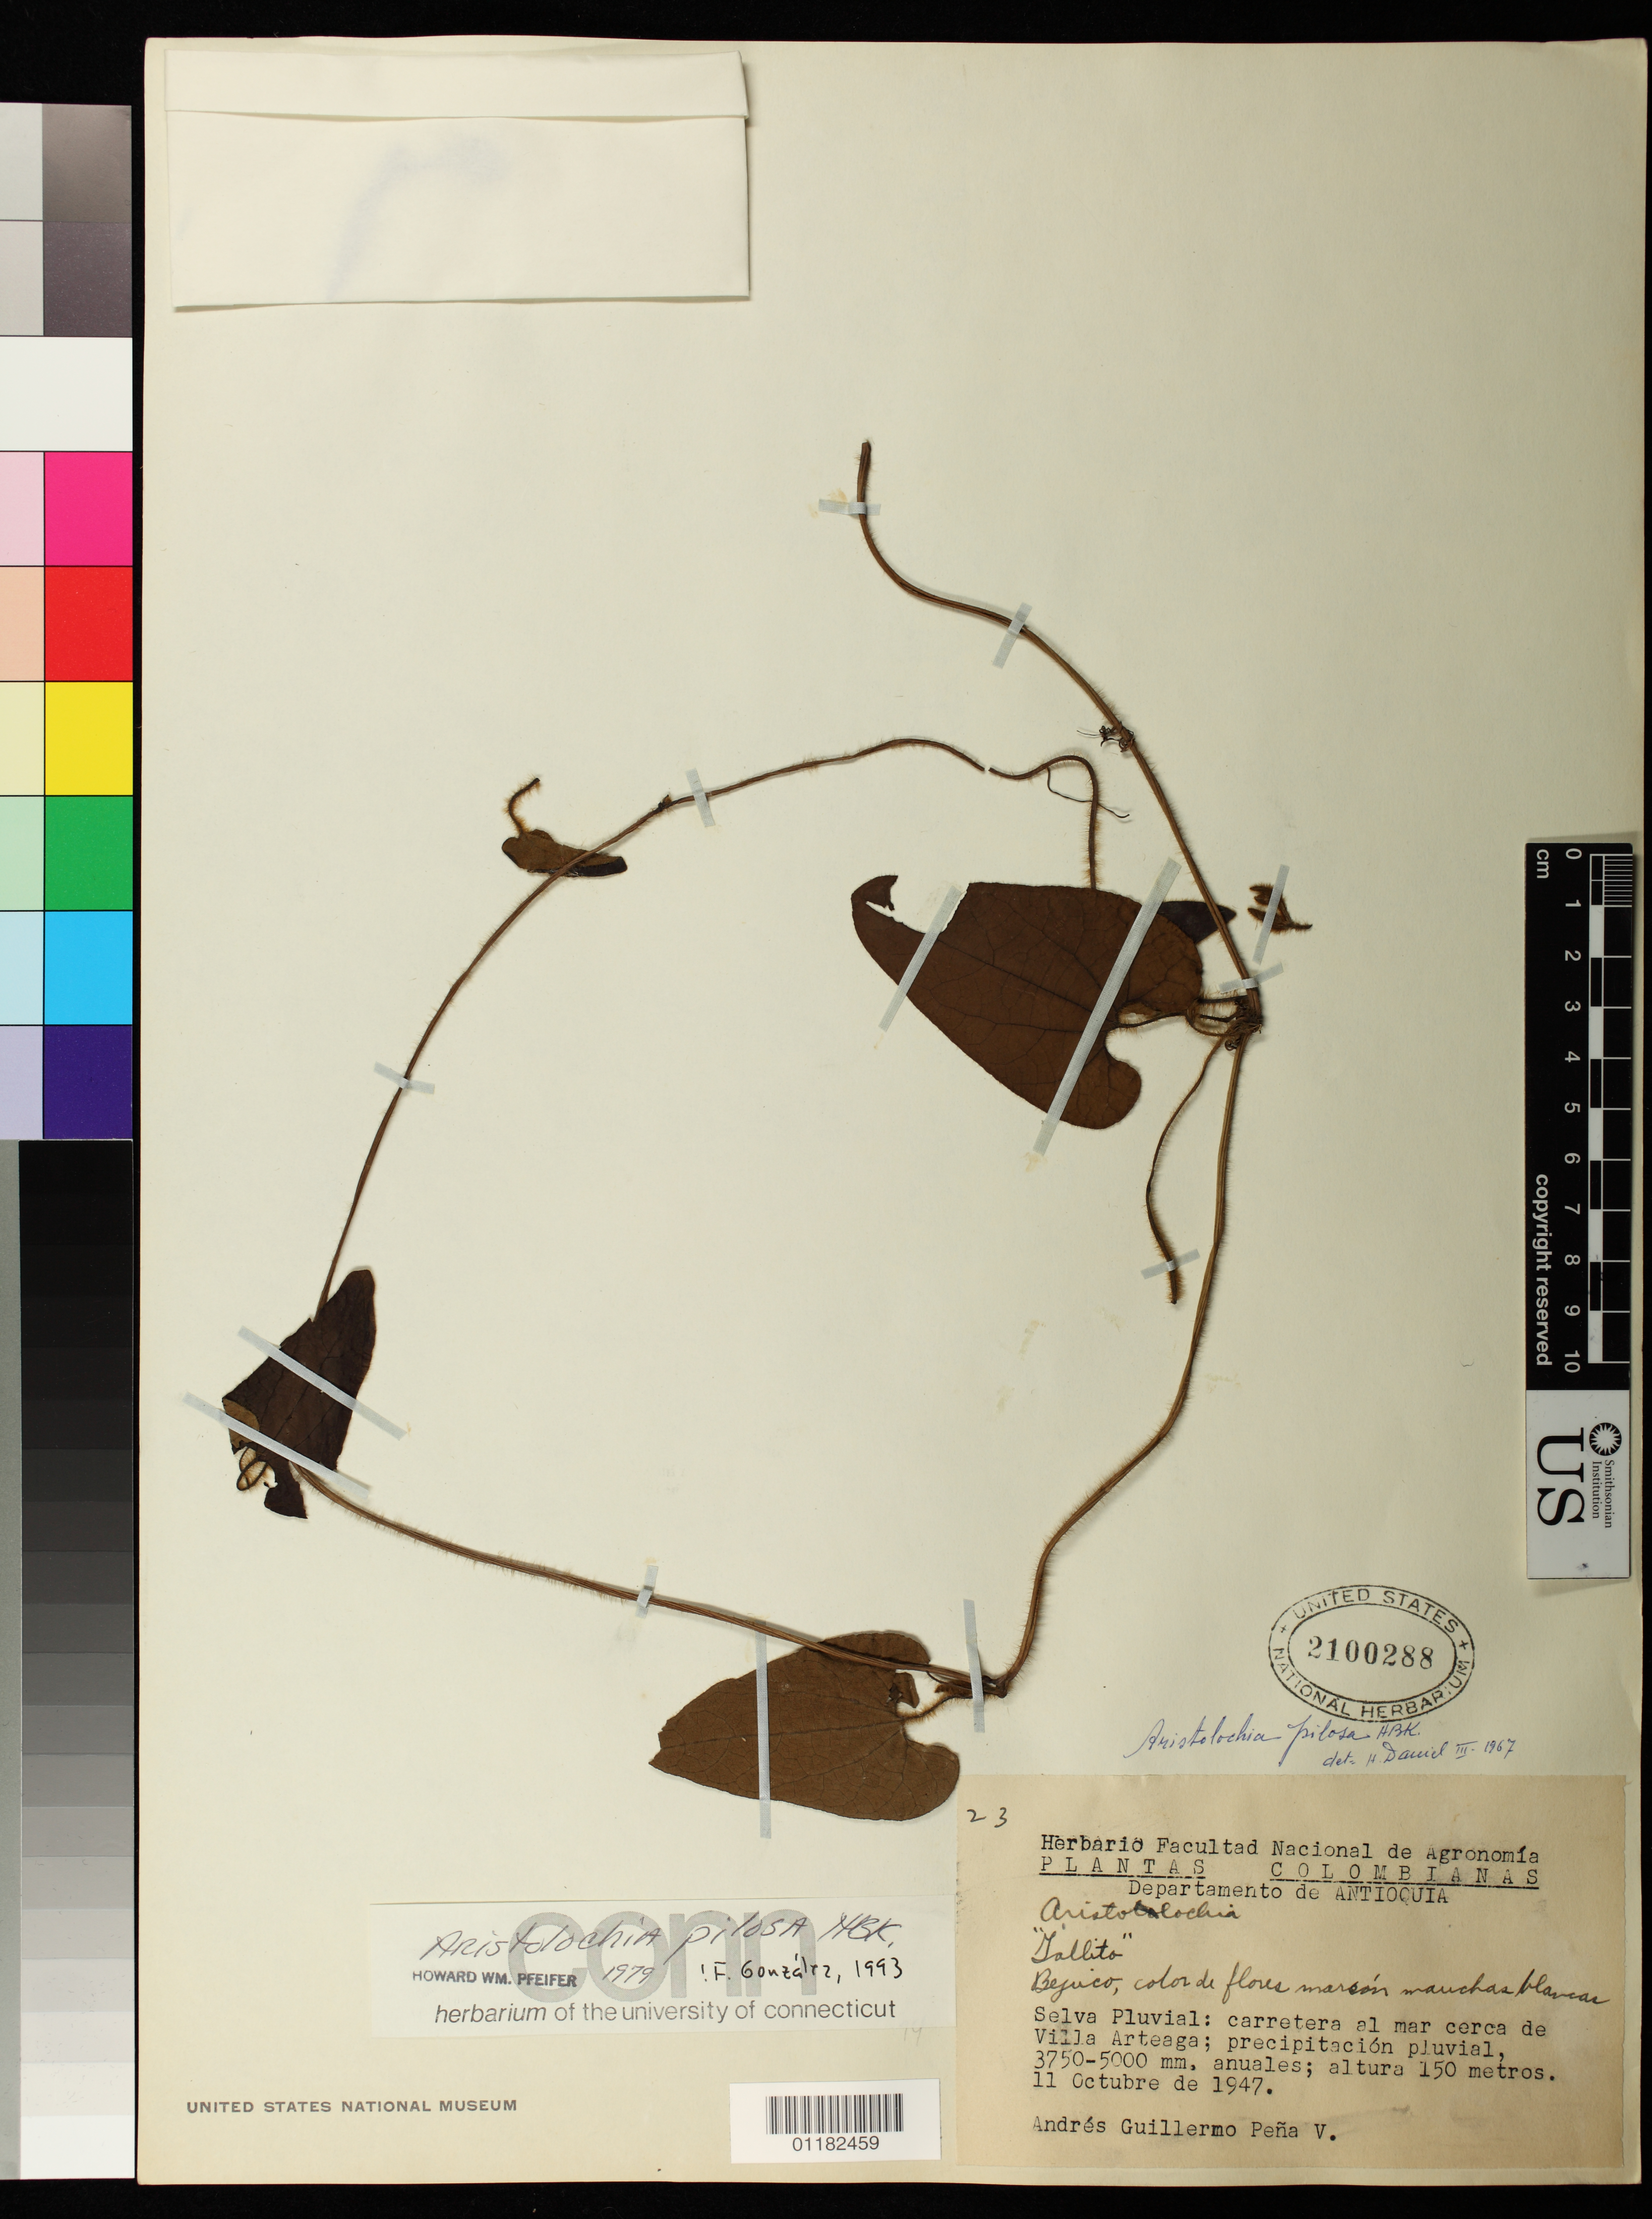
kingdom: Plantae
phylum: Tracheophyta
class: Magnoliopsida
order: Piperales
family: Aristolochiaceae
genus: Aristolochia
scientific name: Aristolochia pilosa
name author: Kunth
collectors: A. G. Pena V.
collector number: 23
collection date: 1947-10-11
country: Colombia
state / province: Antioquia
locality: carretera al mar cerca de Villa Arteaga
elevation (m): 150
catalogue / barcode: US 2100288